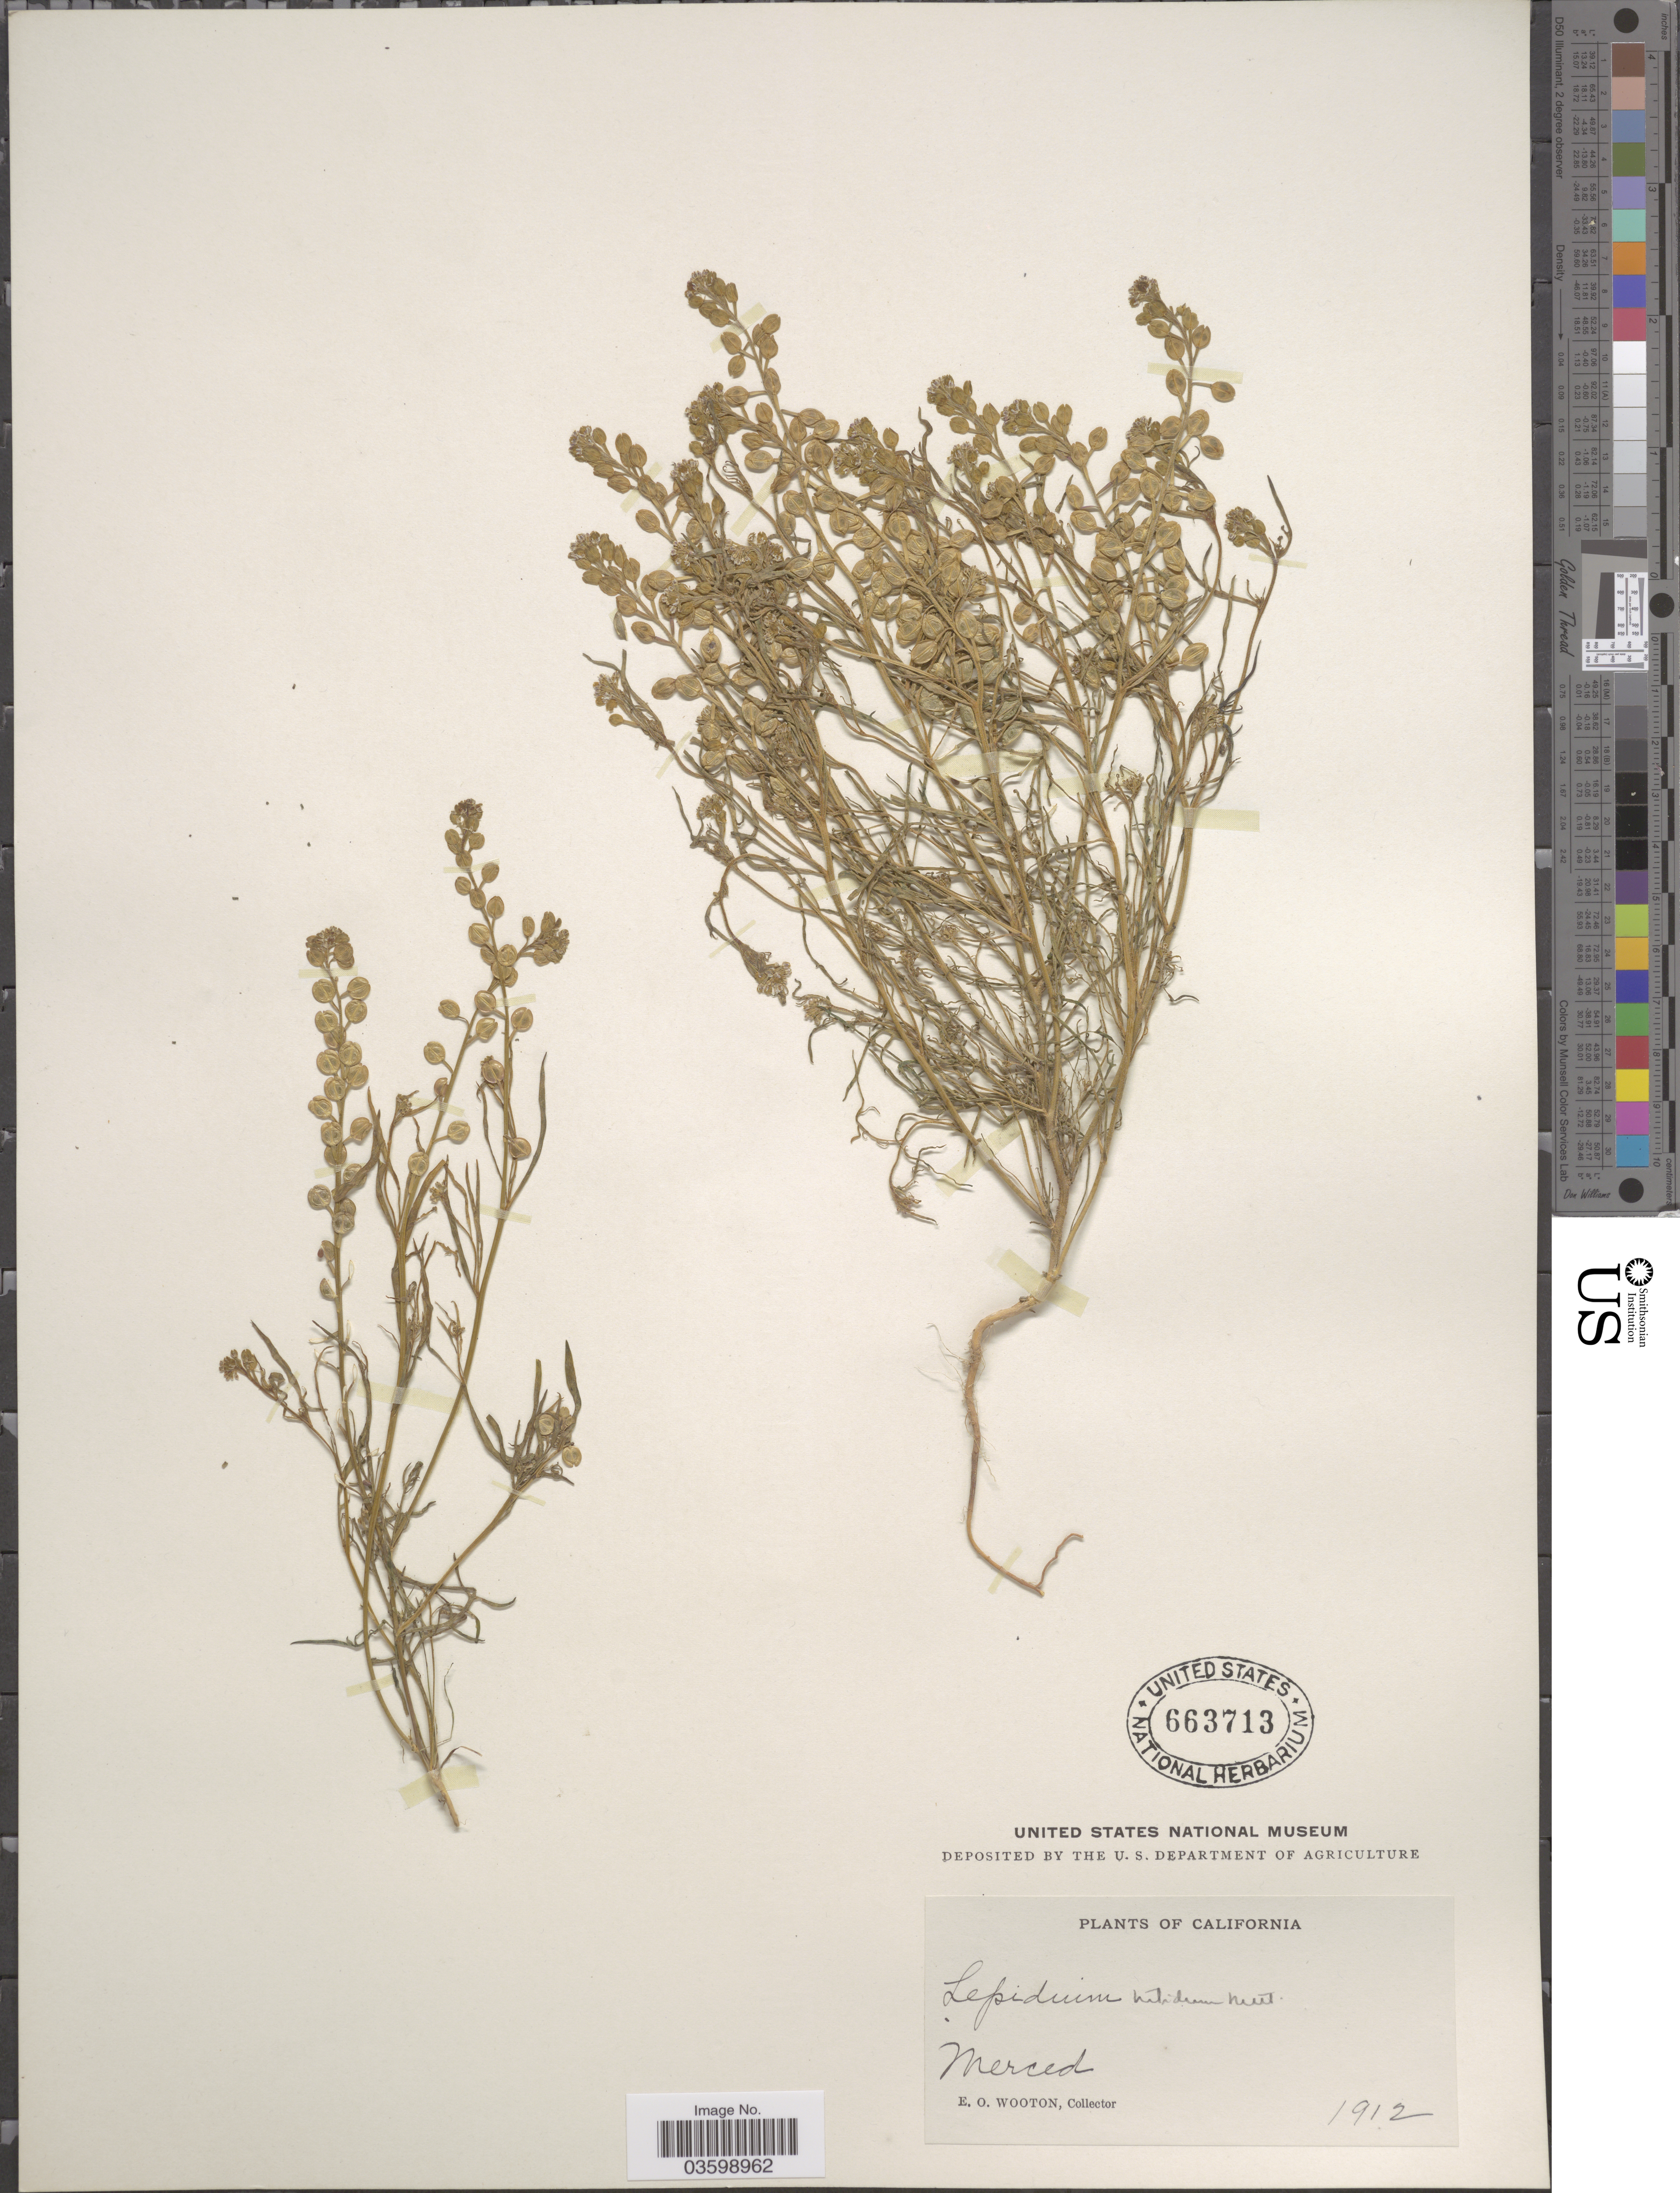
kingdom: Plantae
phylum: Tracheophyta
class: Magnoliopsida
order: Brassicales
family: Brassicaceae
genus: Lepidium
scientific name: Lepidium nitidum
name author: Nutt.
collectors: E. O. Wooton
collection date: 1912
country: United States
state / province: California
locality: Merced.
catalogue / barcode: US 663713